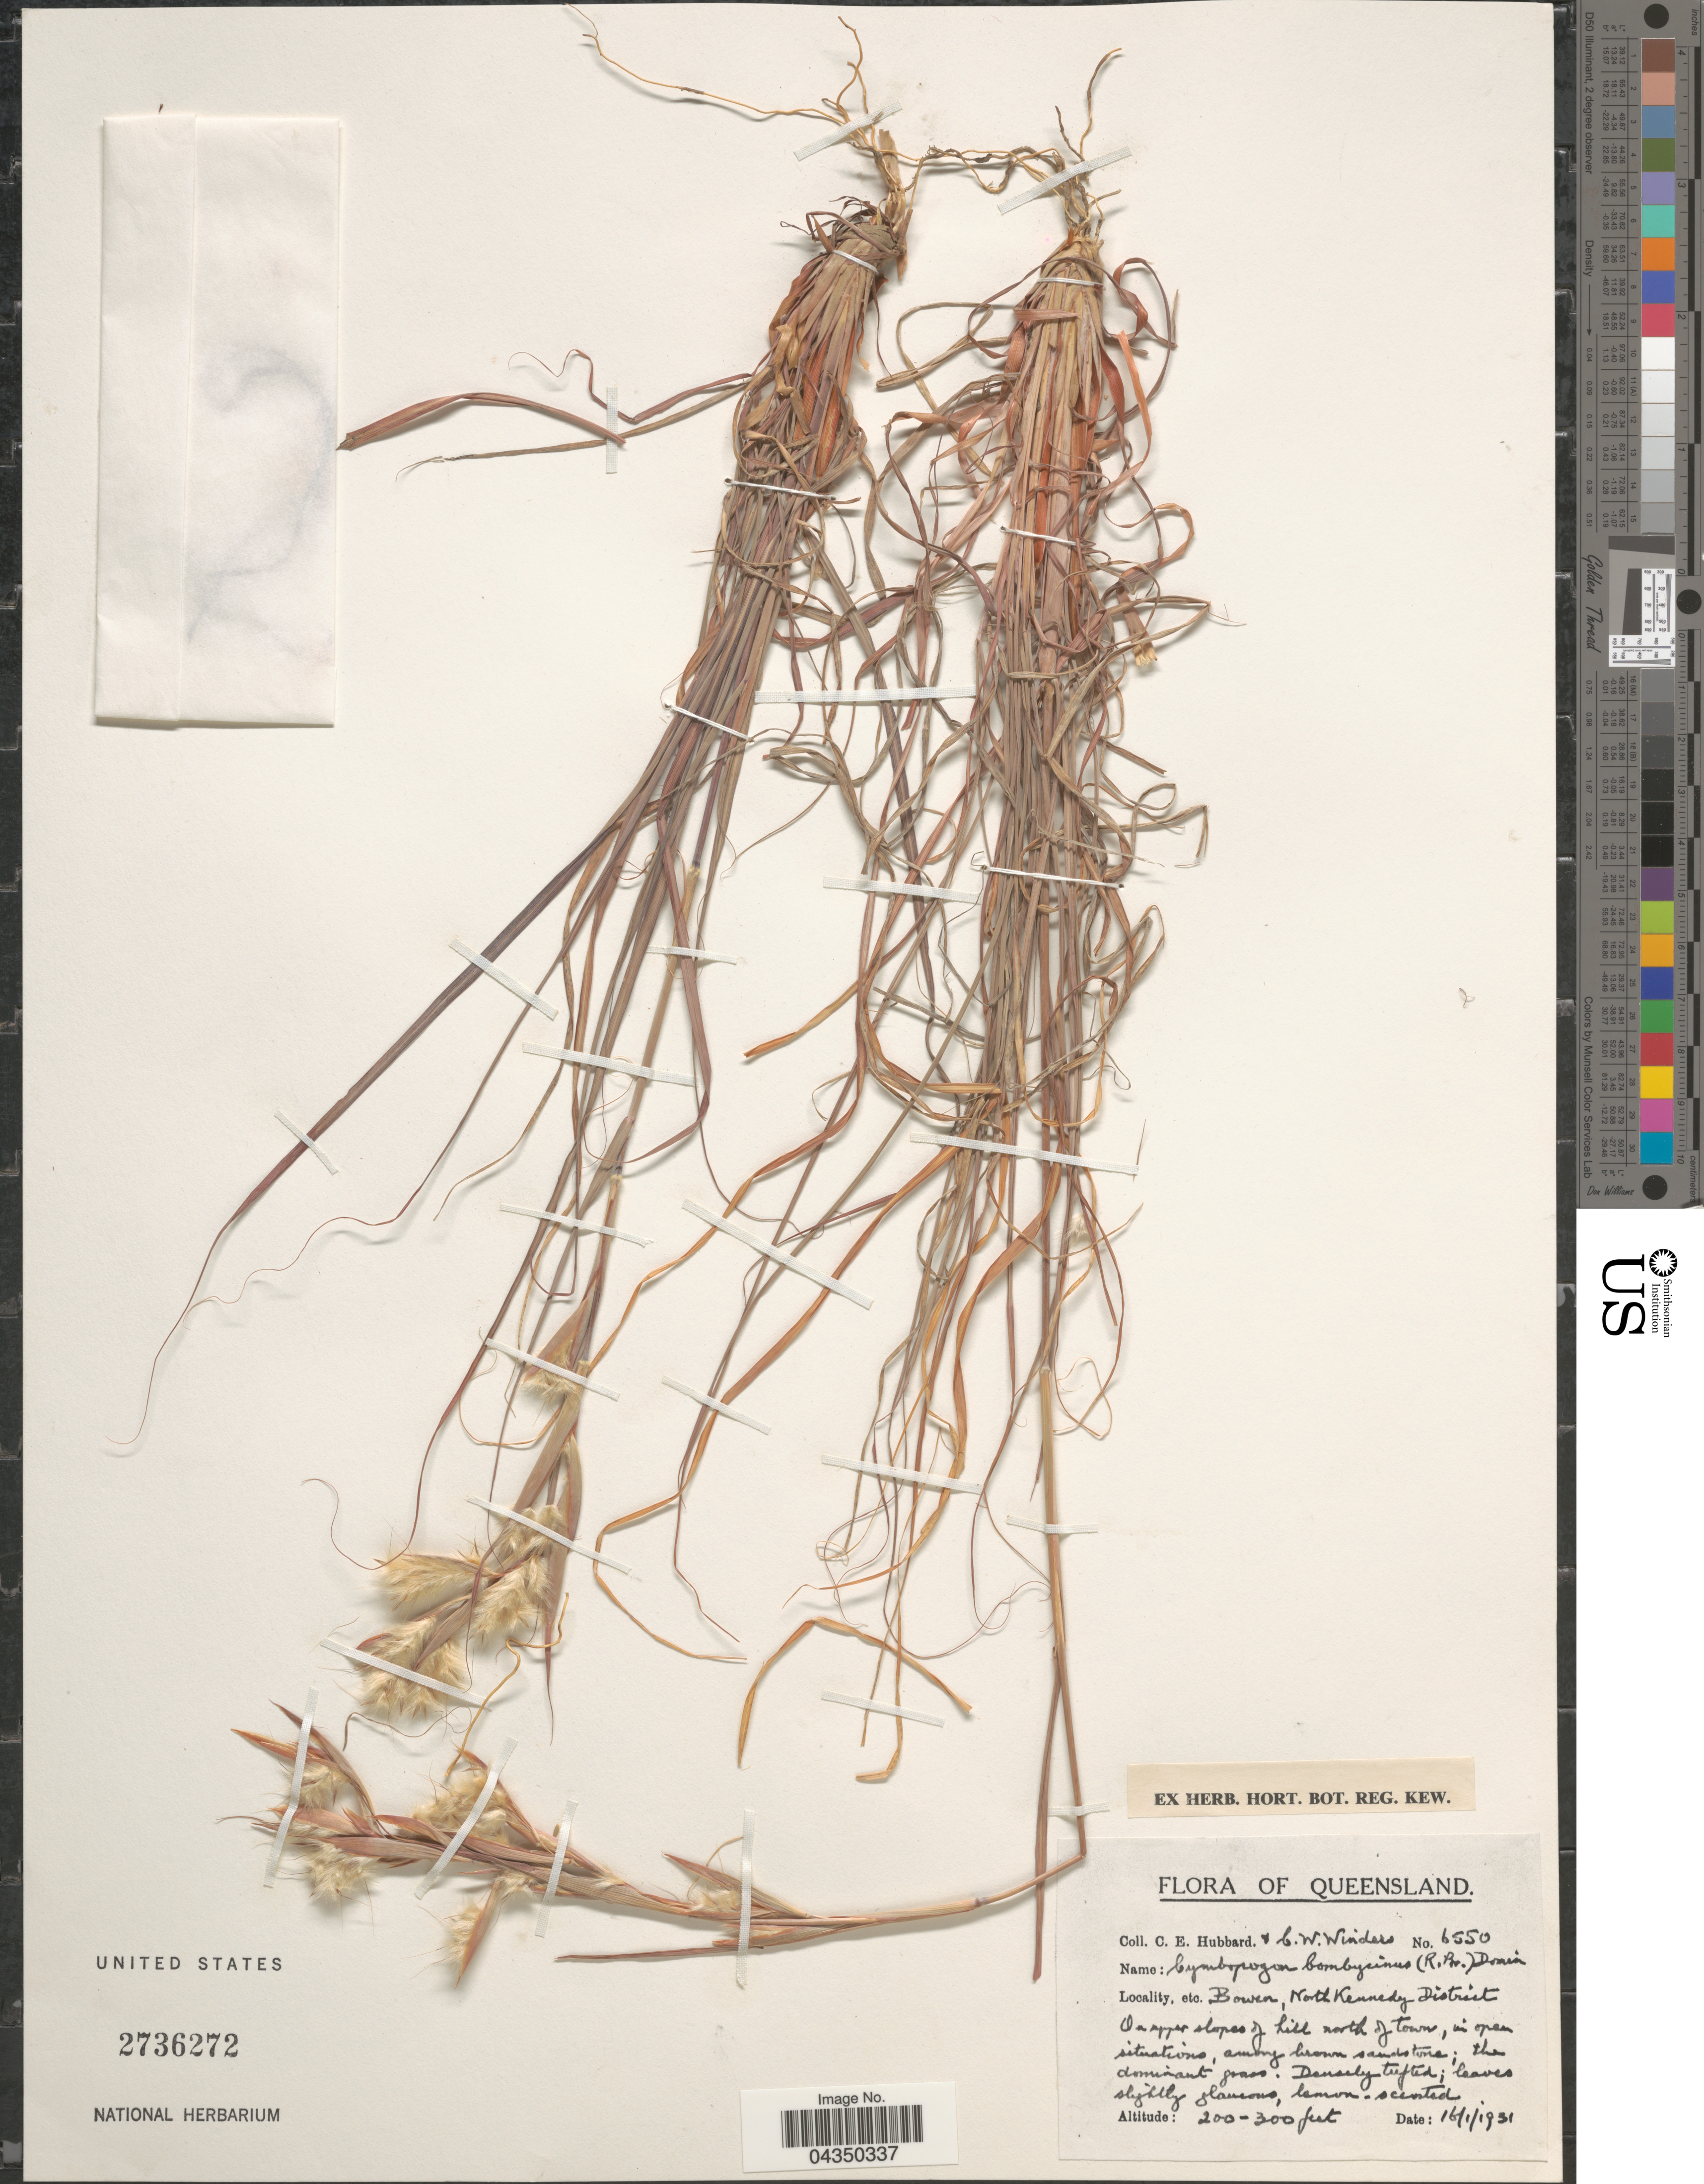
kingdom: Plantae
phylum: Tracheophyta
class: Liliopsida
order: Poales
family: Poaceae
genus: Cymbopogon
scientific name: Cymbopogon bombycinus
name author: A. Camus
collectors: C. E. Hubbard & C. Winders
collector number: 6550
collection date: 1931-01-16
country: Australia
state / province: Queensland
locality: Bowen, North Kennedy District. On upper slopes of hill north of town.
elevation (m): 61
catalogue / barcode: US 2736272